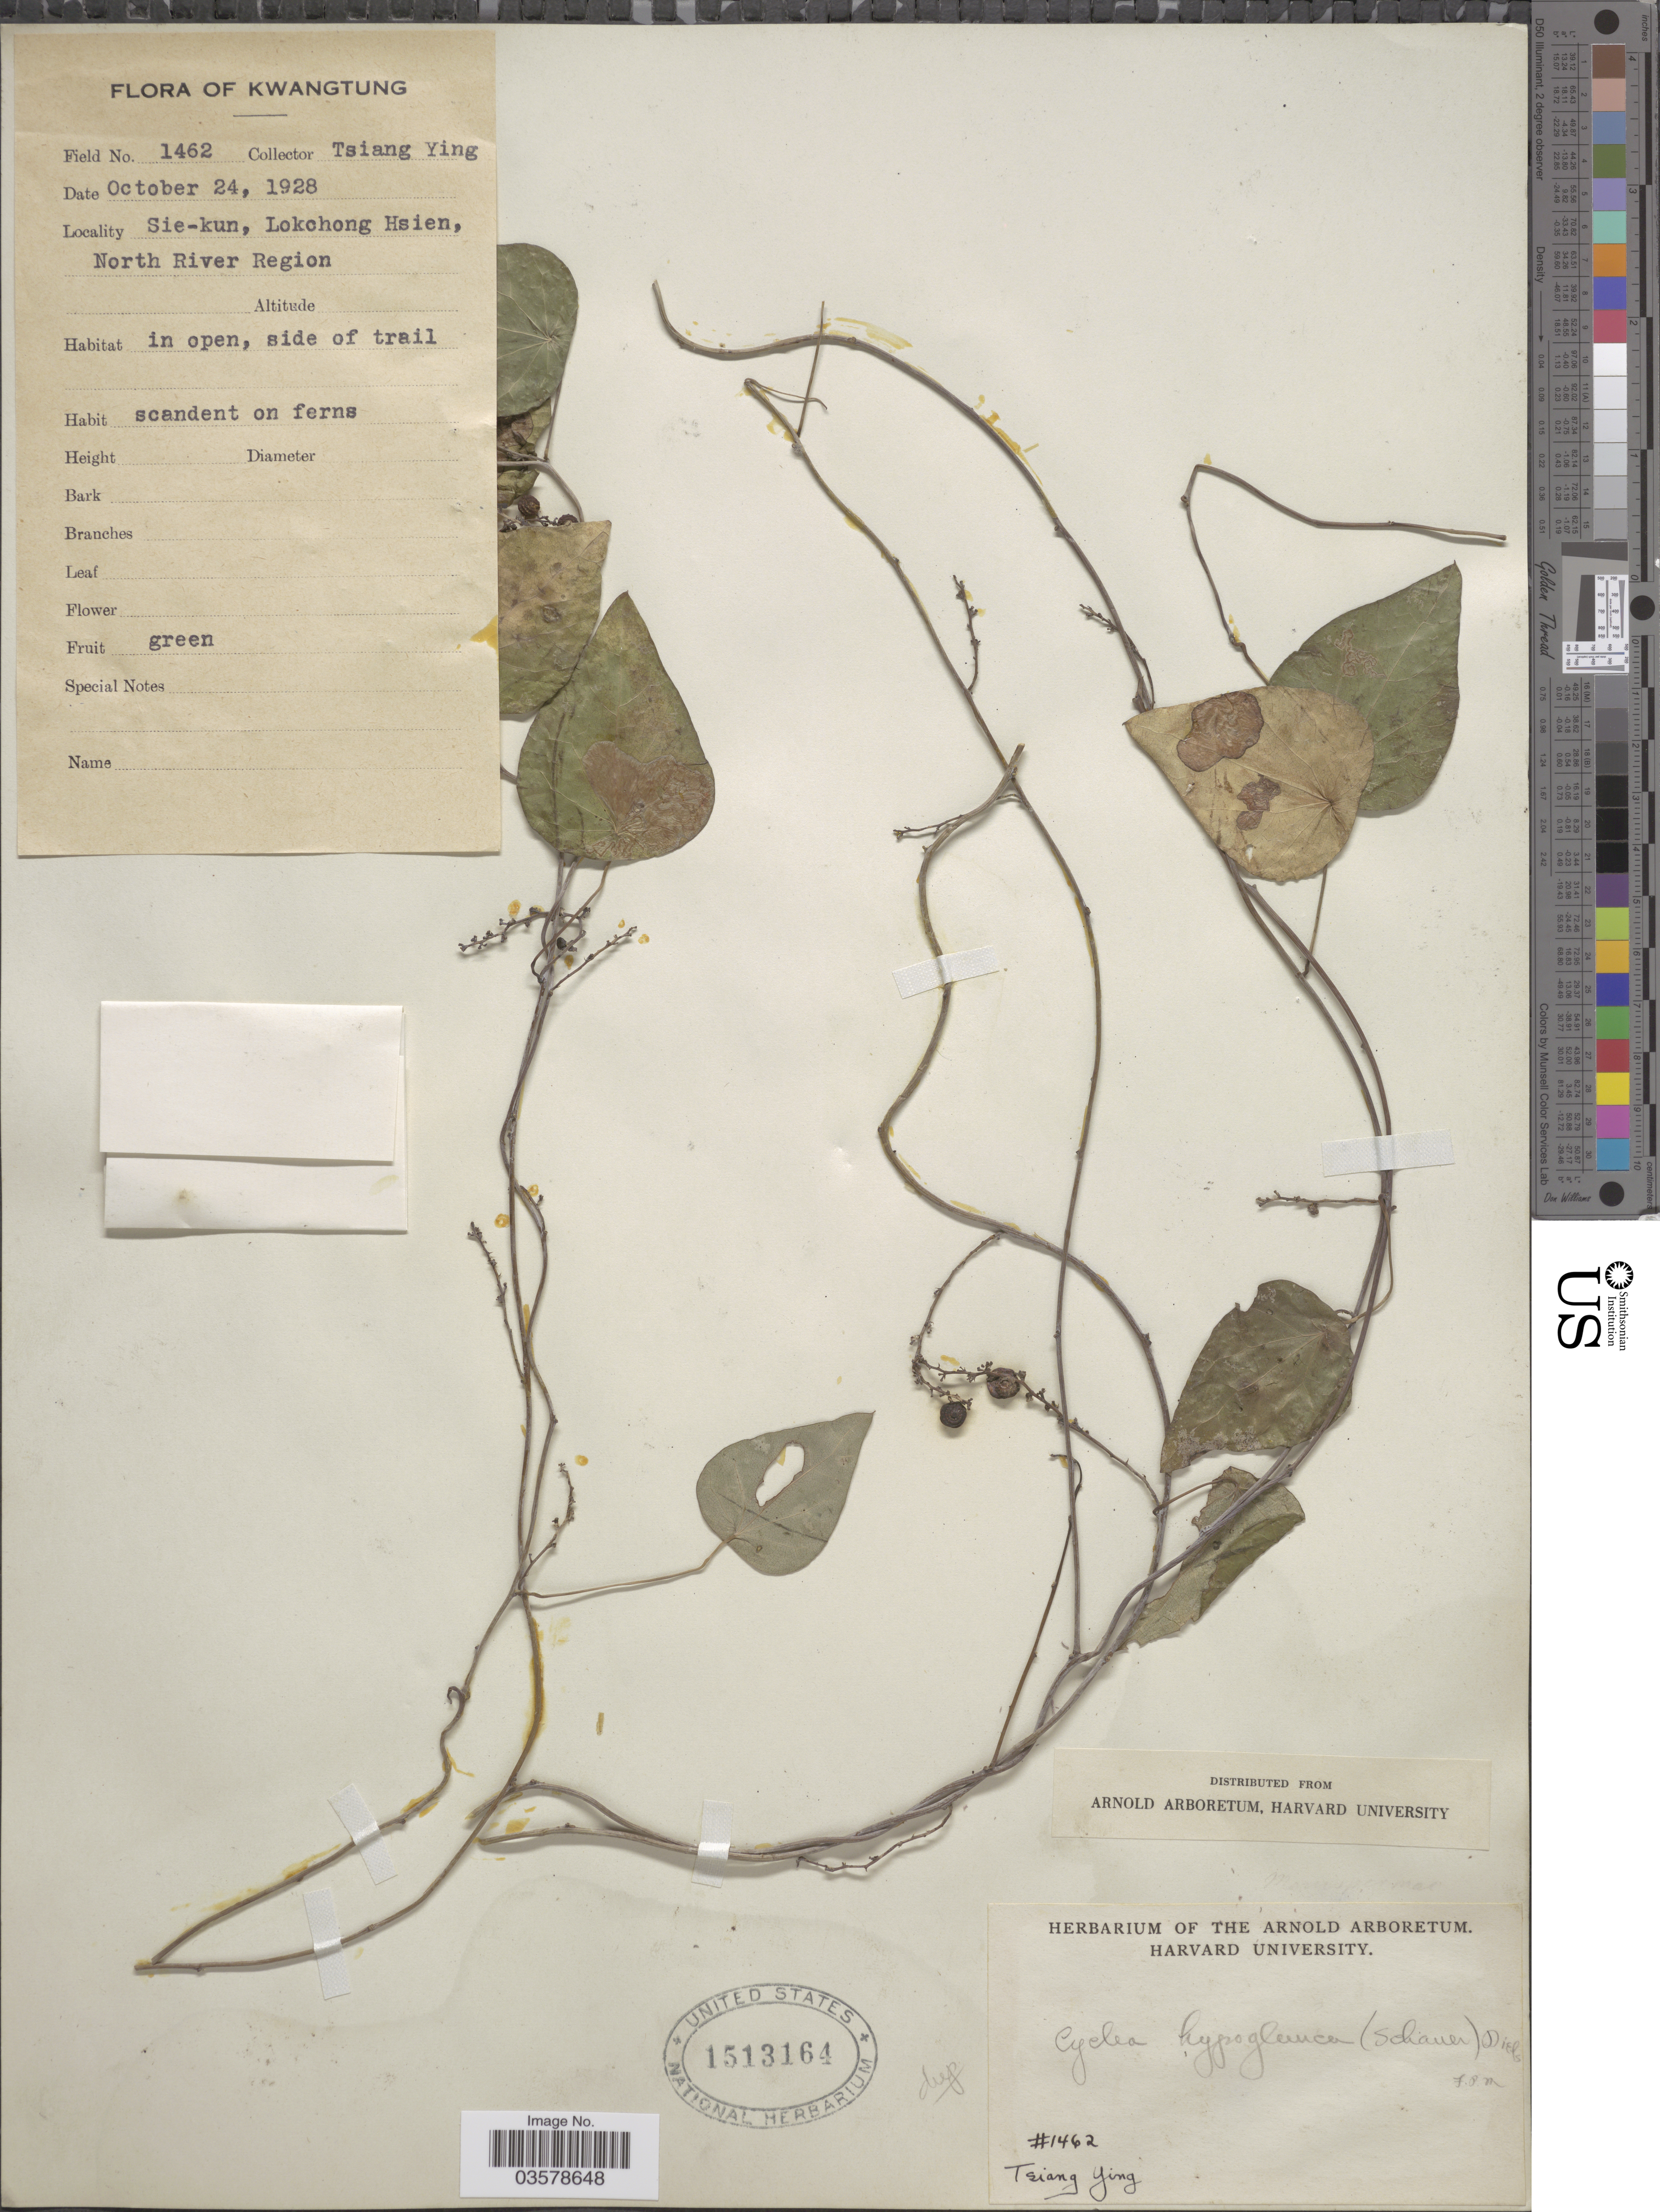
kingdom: Plantae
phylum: Tracheophyta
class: Magnoliopsida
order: Ranunculales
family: Menispermaceae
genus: Cyclea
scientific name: Cyclea hypoglauca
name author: (Schauer) Diels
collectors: T. Ying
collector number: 1462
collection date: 1928-10-24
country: China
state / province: Guangdong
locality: Kwangtung. Sie-kun, Lokchong Hsien, North River Region.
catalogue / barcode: US 1513164